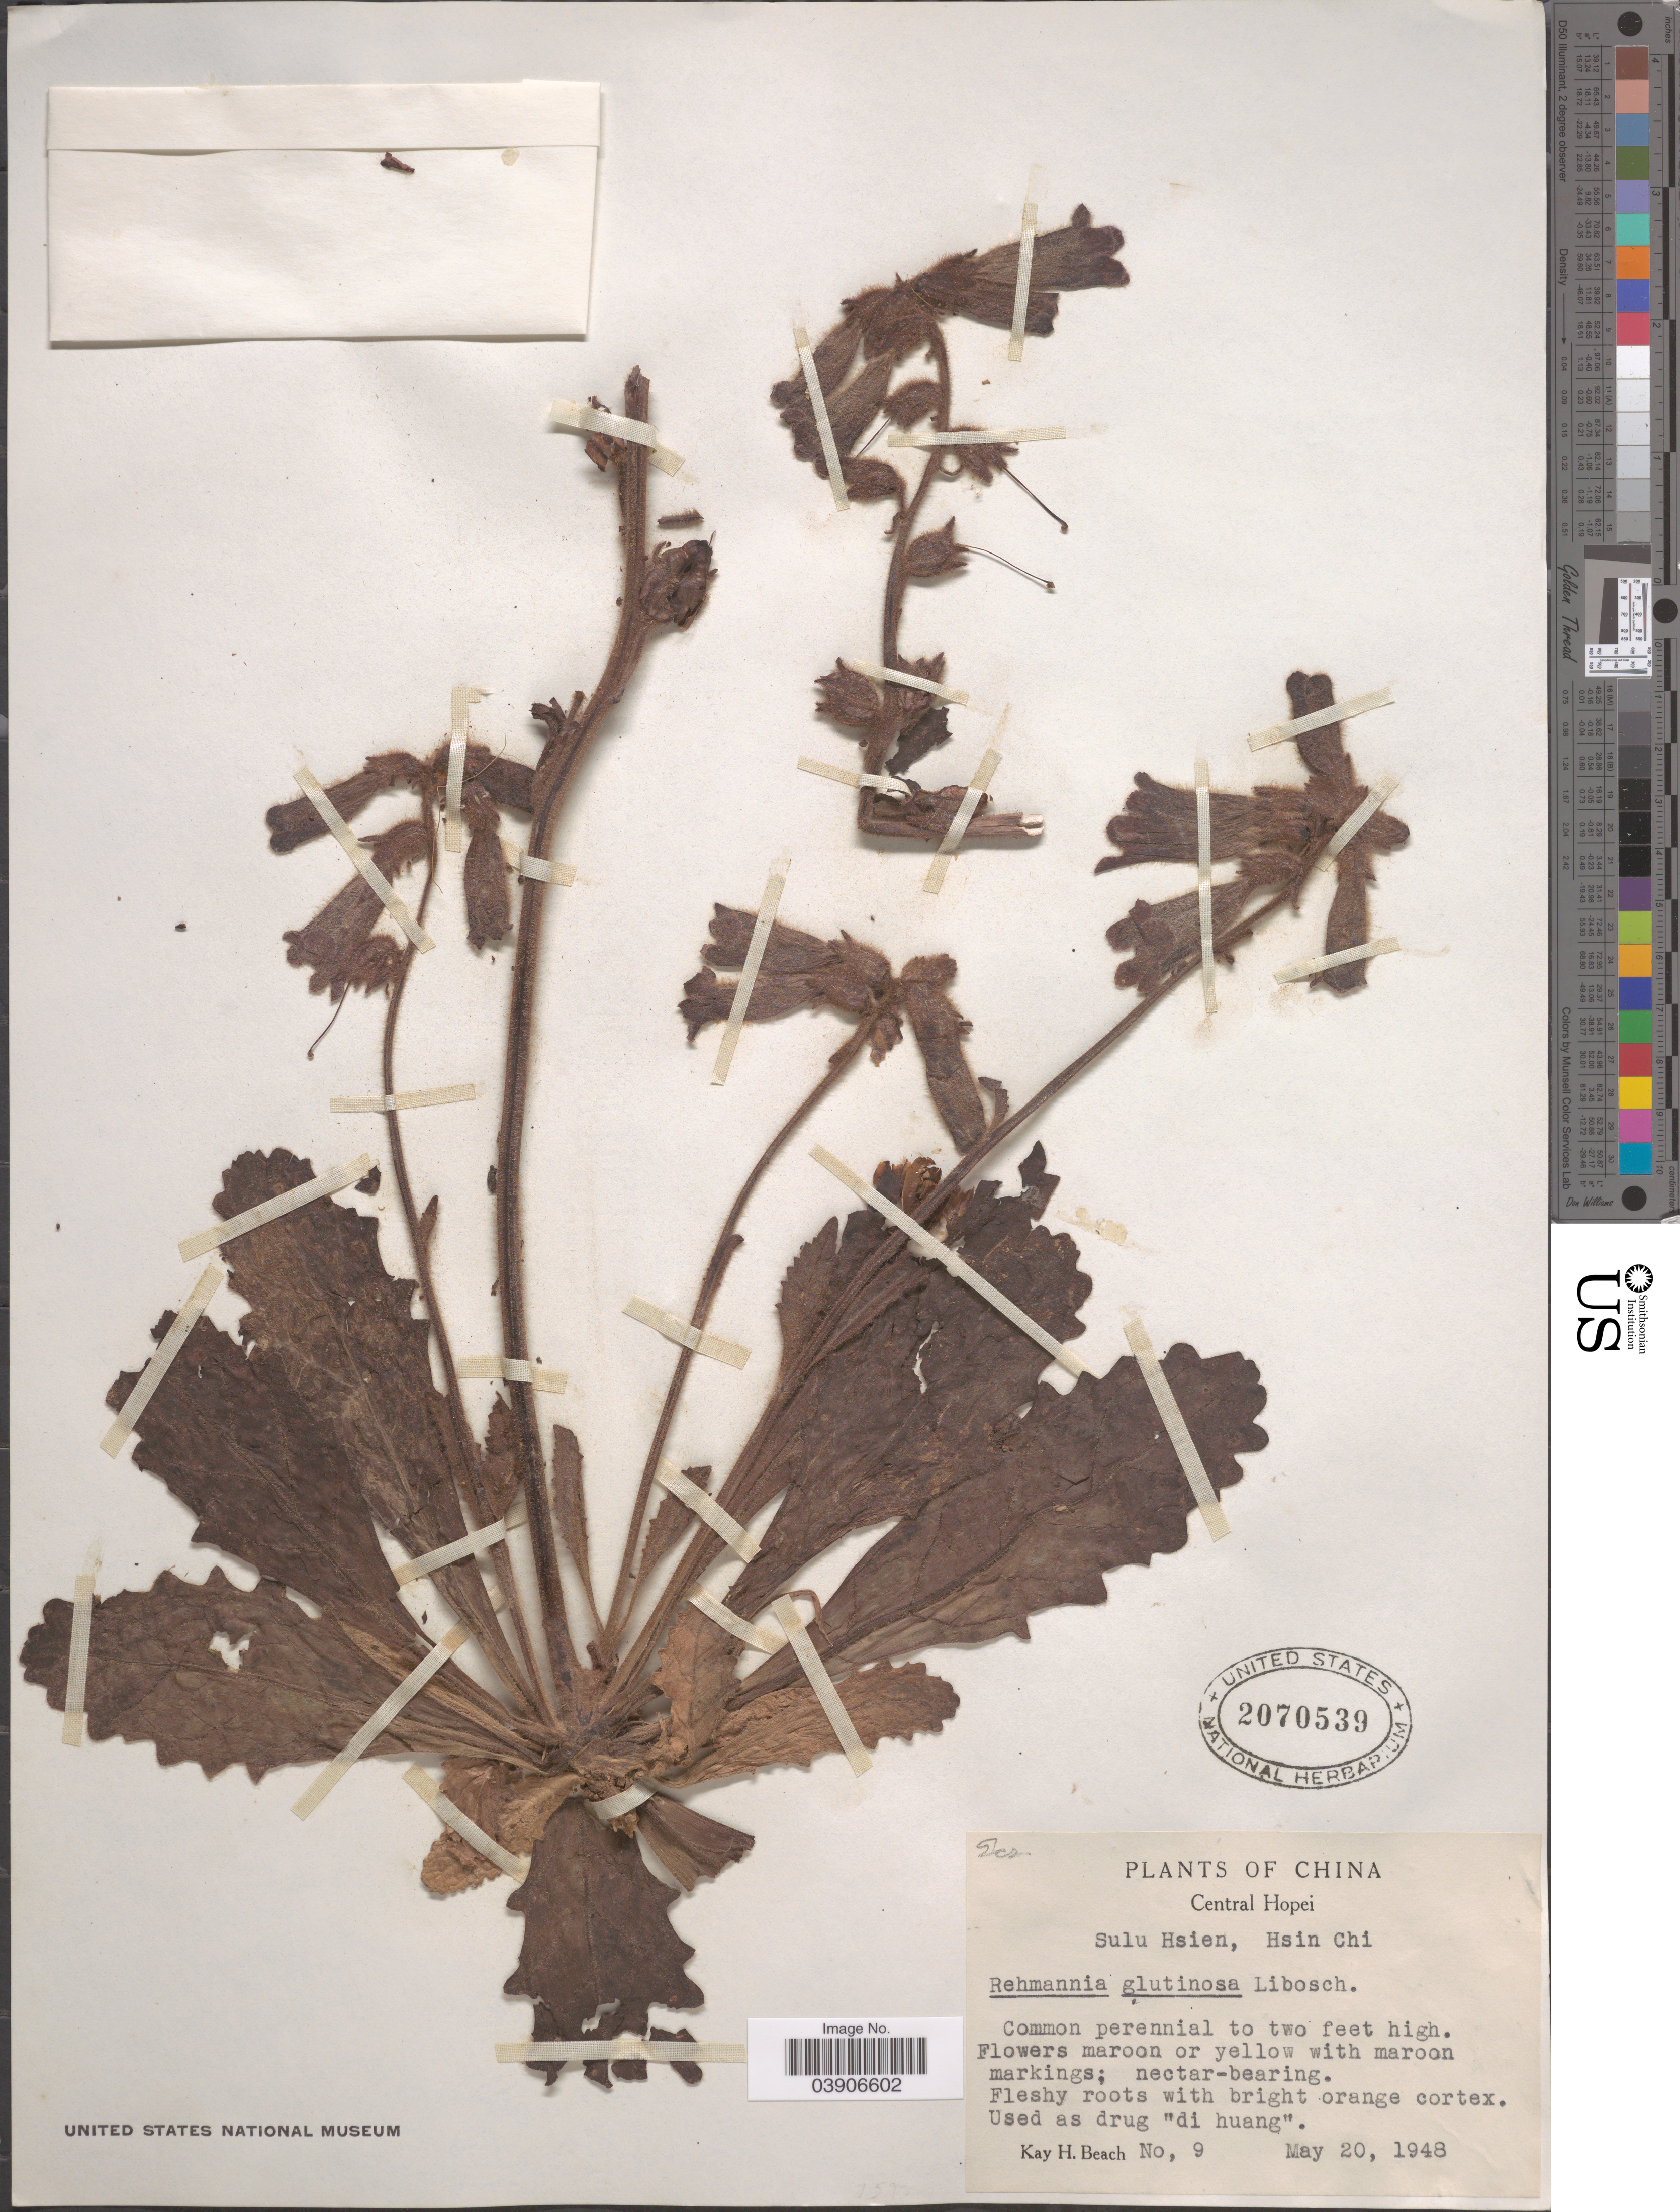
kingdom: Plantae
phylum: Tracheophyta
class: Magnoliopsida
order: Lamiales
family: Rehmanniaceae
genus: Rehmannia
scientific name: Rehmannia glutinosa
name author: (Gaertn.) DC.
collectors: K. H. Beach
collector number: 9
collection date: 1948-05-20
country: China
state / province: Hebei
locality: Central Hopei. Sulu Hsien, Hsin Chi.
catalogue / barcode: US 2070539